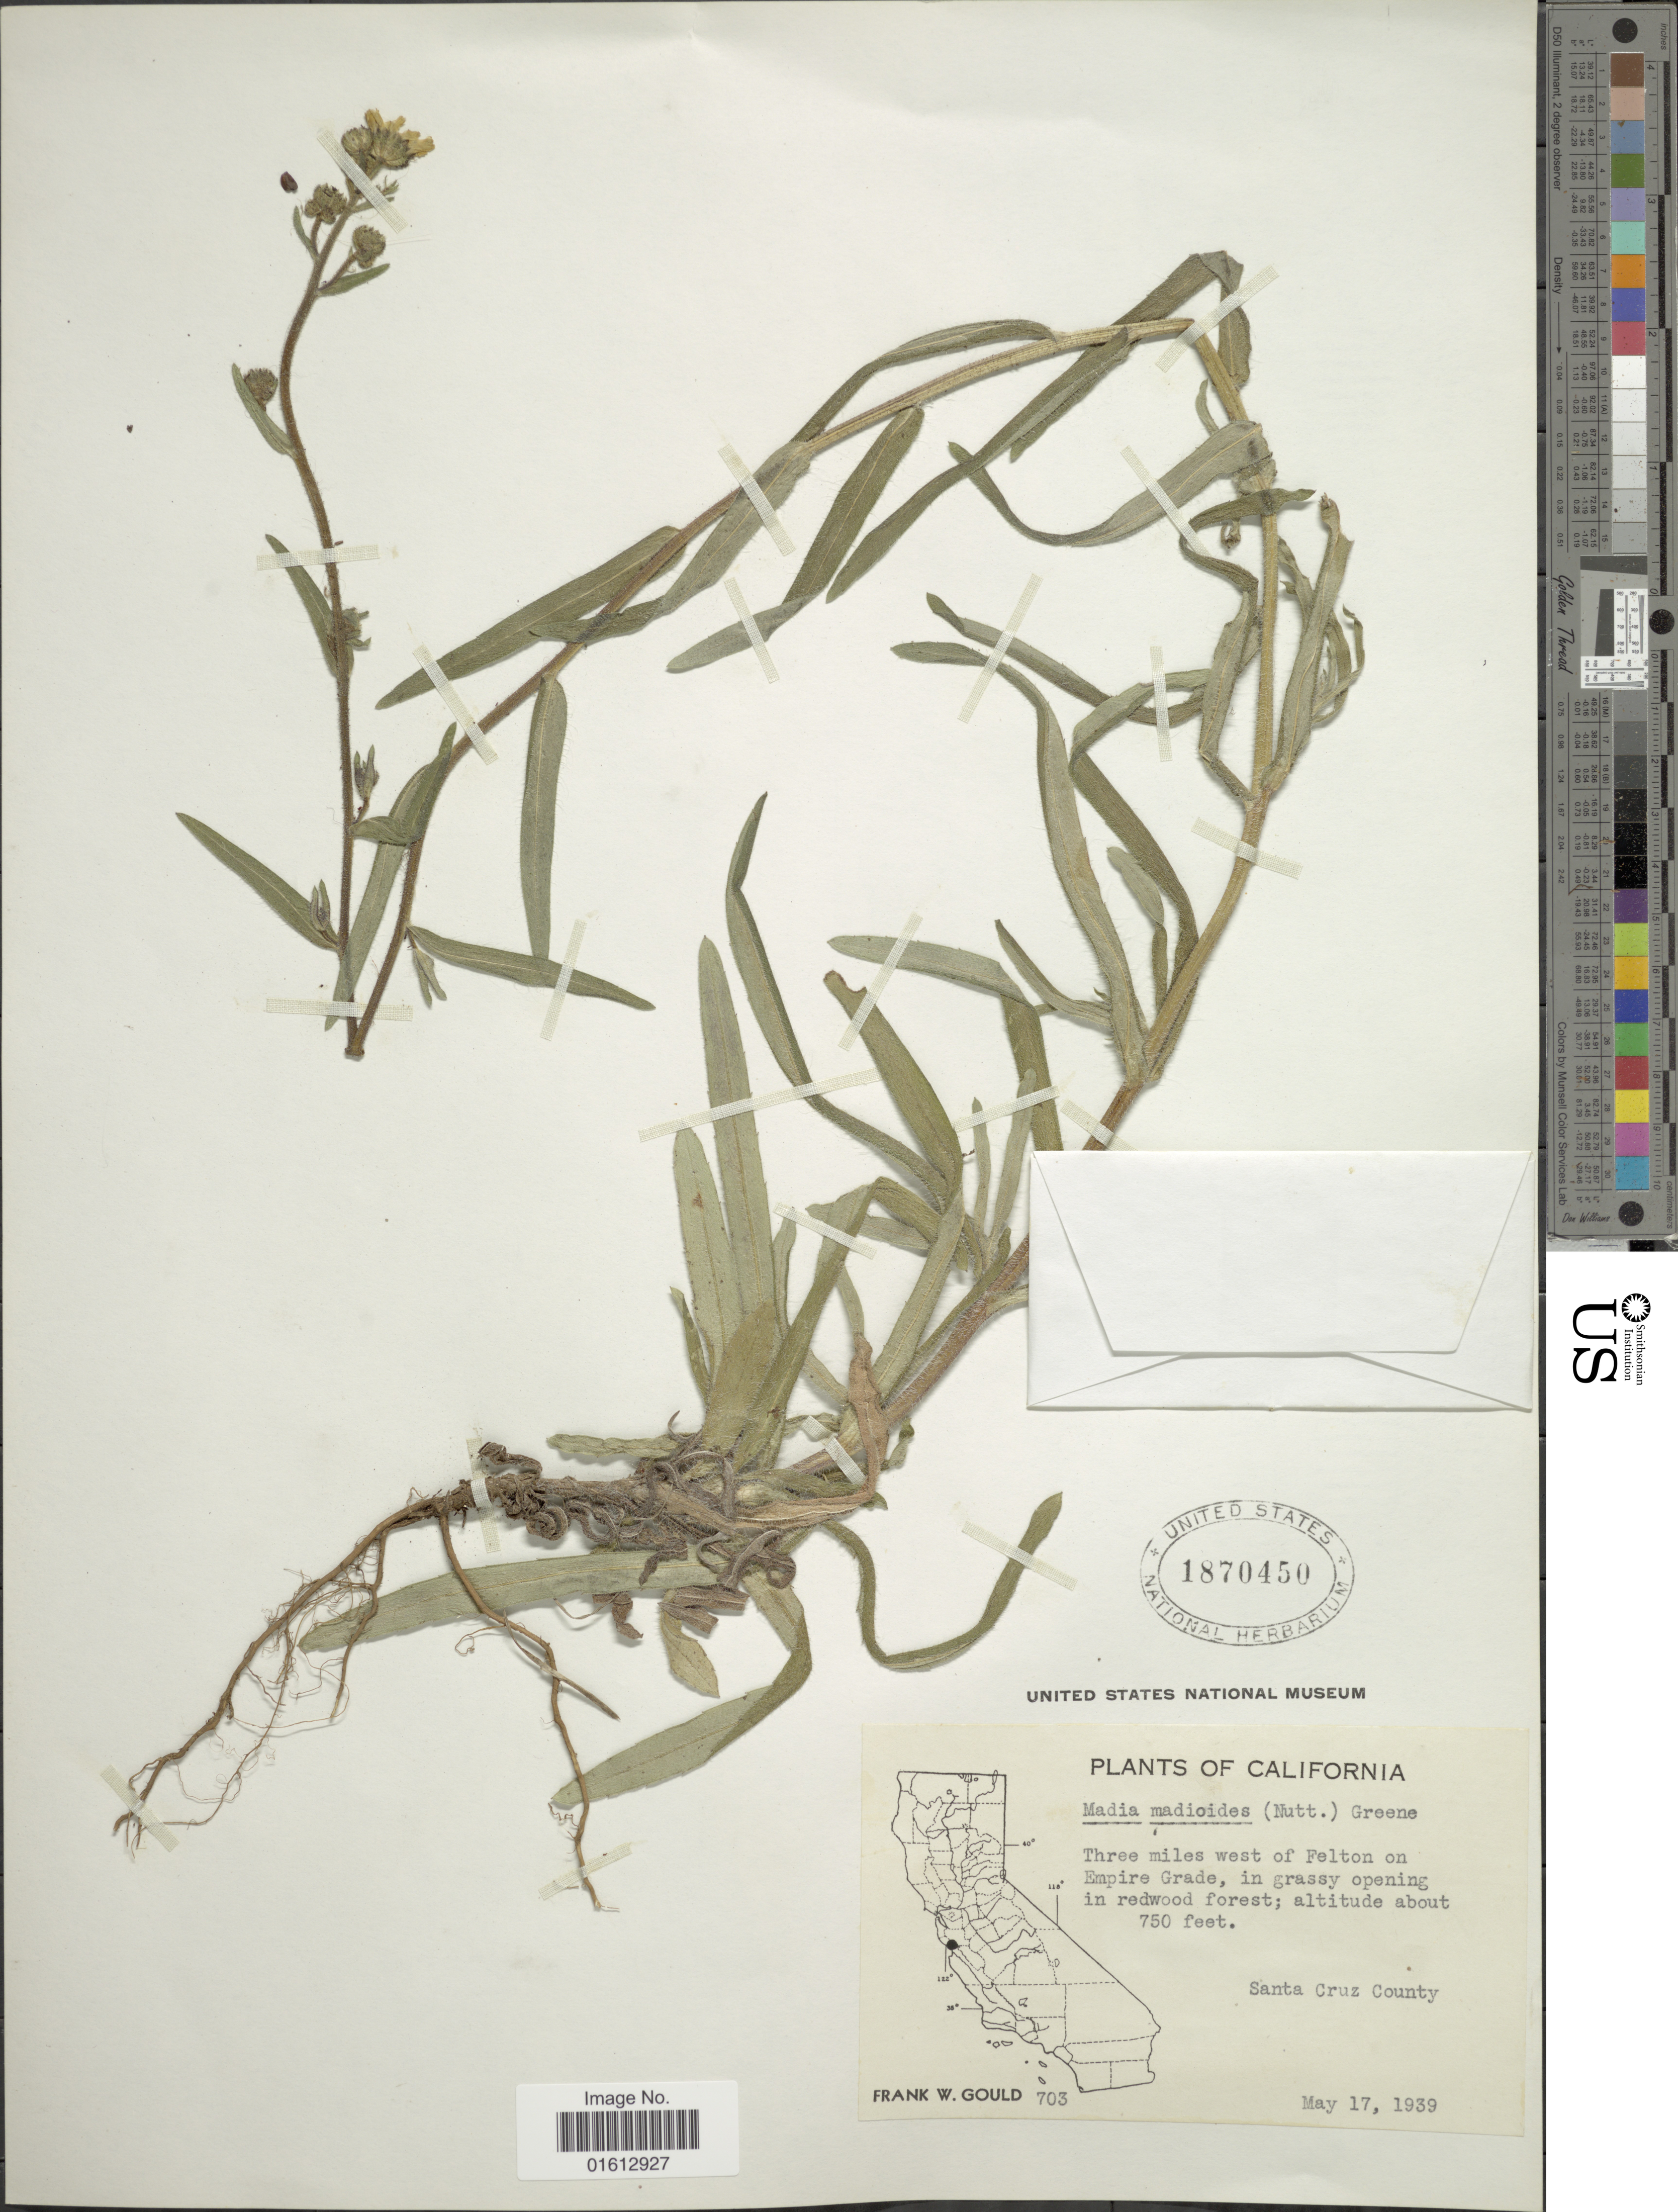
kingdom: Plantae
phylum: Tracheophyta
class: Magnoliopsida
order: Asterales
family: Asteraceae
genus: Madia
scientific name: Madia madioides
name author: (Nutt.) Greene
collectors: F. W. Gould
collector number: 703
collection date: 1939-05-17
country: United States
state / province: California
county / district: Santa Cruz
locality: California, three miles west of Felton on Empire Grade. Santa Cruz County.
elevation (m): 229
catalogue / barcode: US 1870450